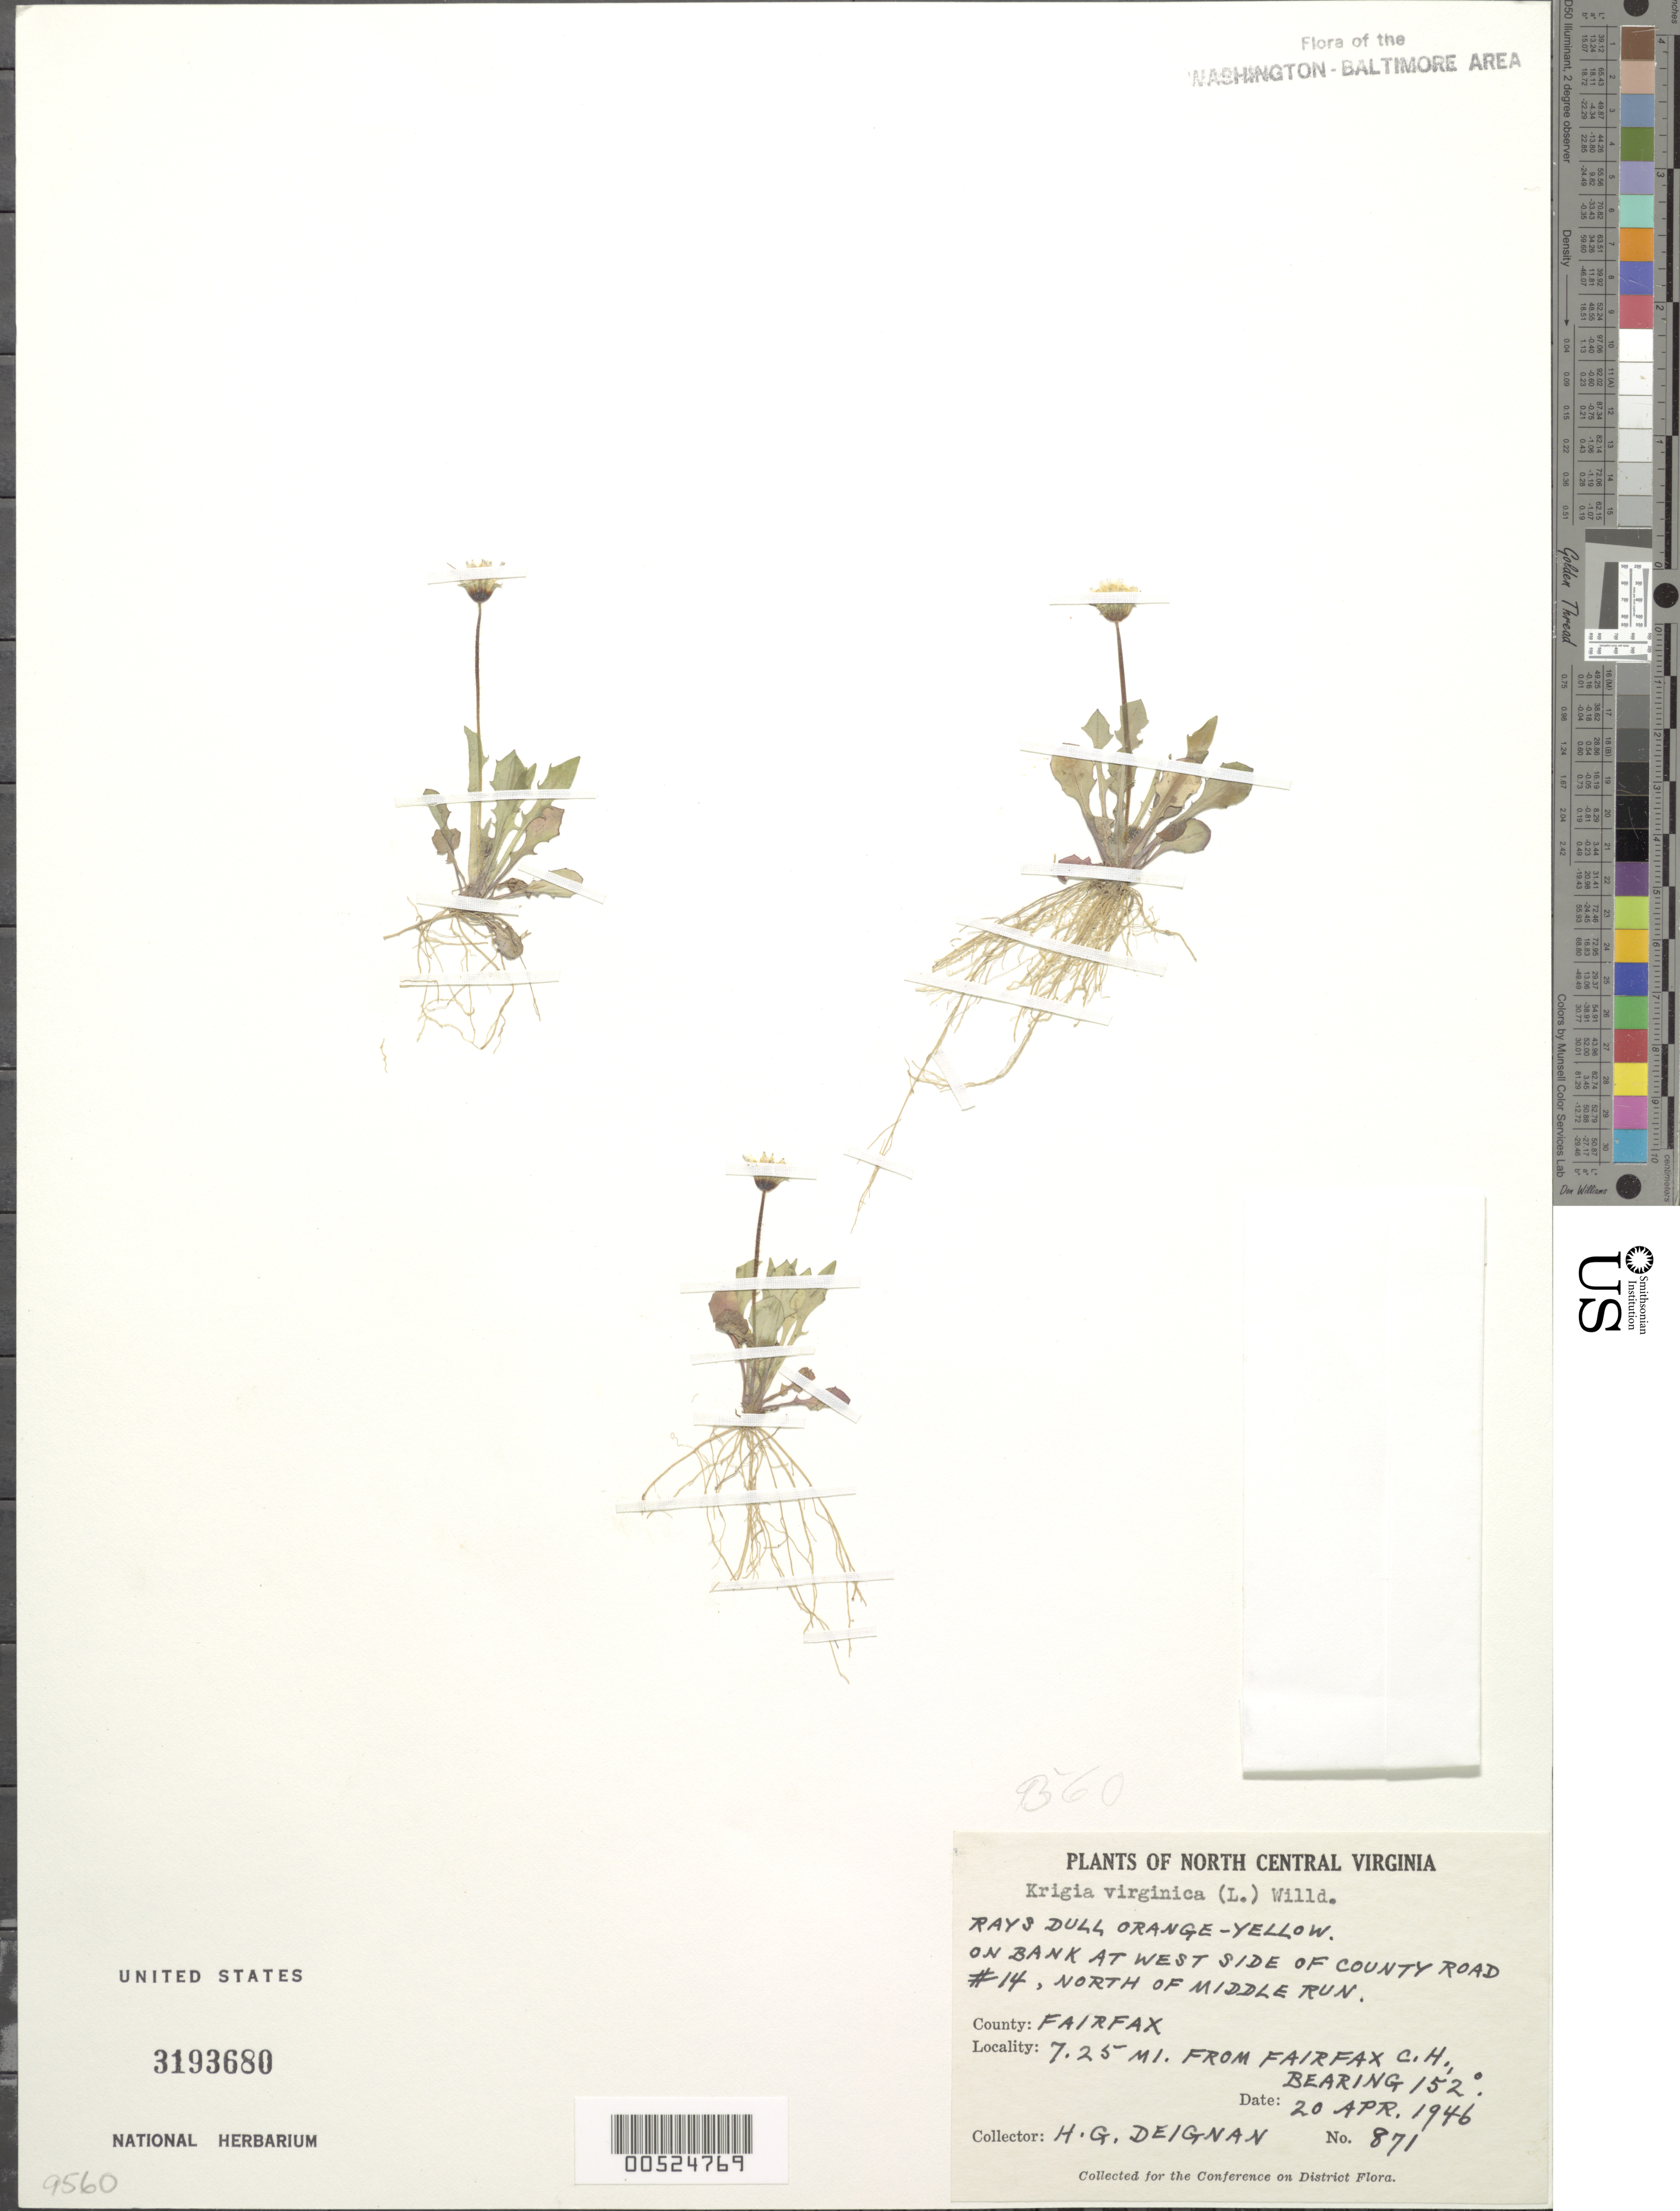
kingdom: Plantae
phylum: Tracheophyta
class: Magnoliopsida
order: Asterales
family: Asteraceae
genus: Krigia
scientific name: Krigia virginica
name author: (L.) Willd.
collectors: H. Deignan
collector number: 871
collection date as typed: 20 Apr 1946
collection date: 1946-04-20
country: United States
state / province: Virginia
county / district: Fairfax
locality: Fairfax Courthouse, 7.3 mi. from, N of Middle Run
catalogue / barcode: US 3193680